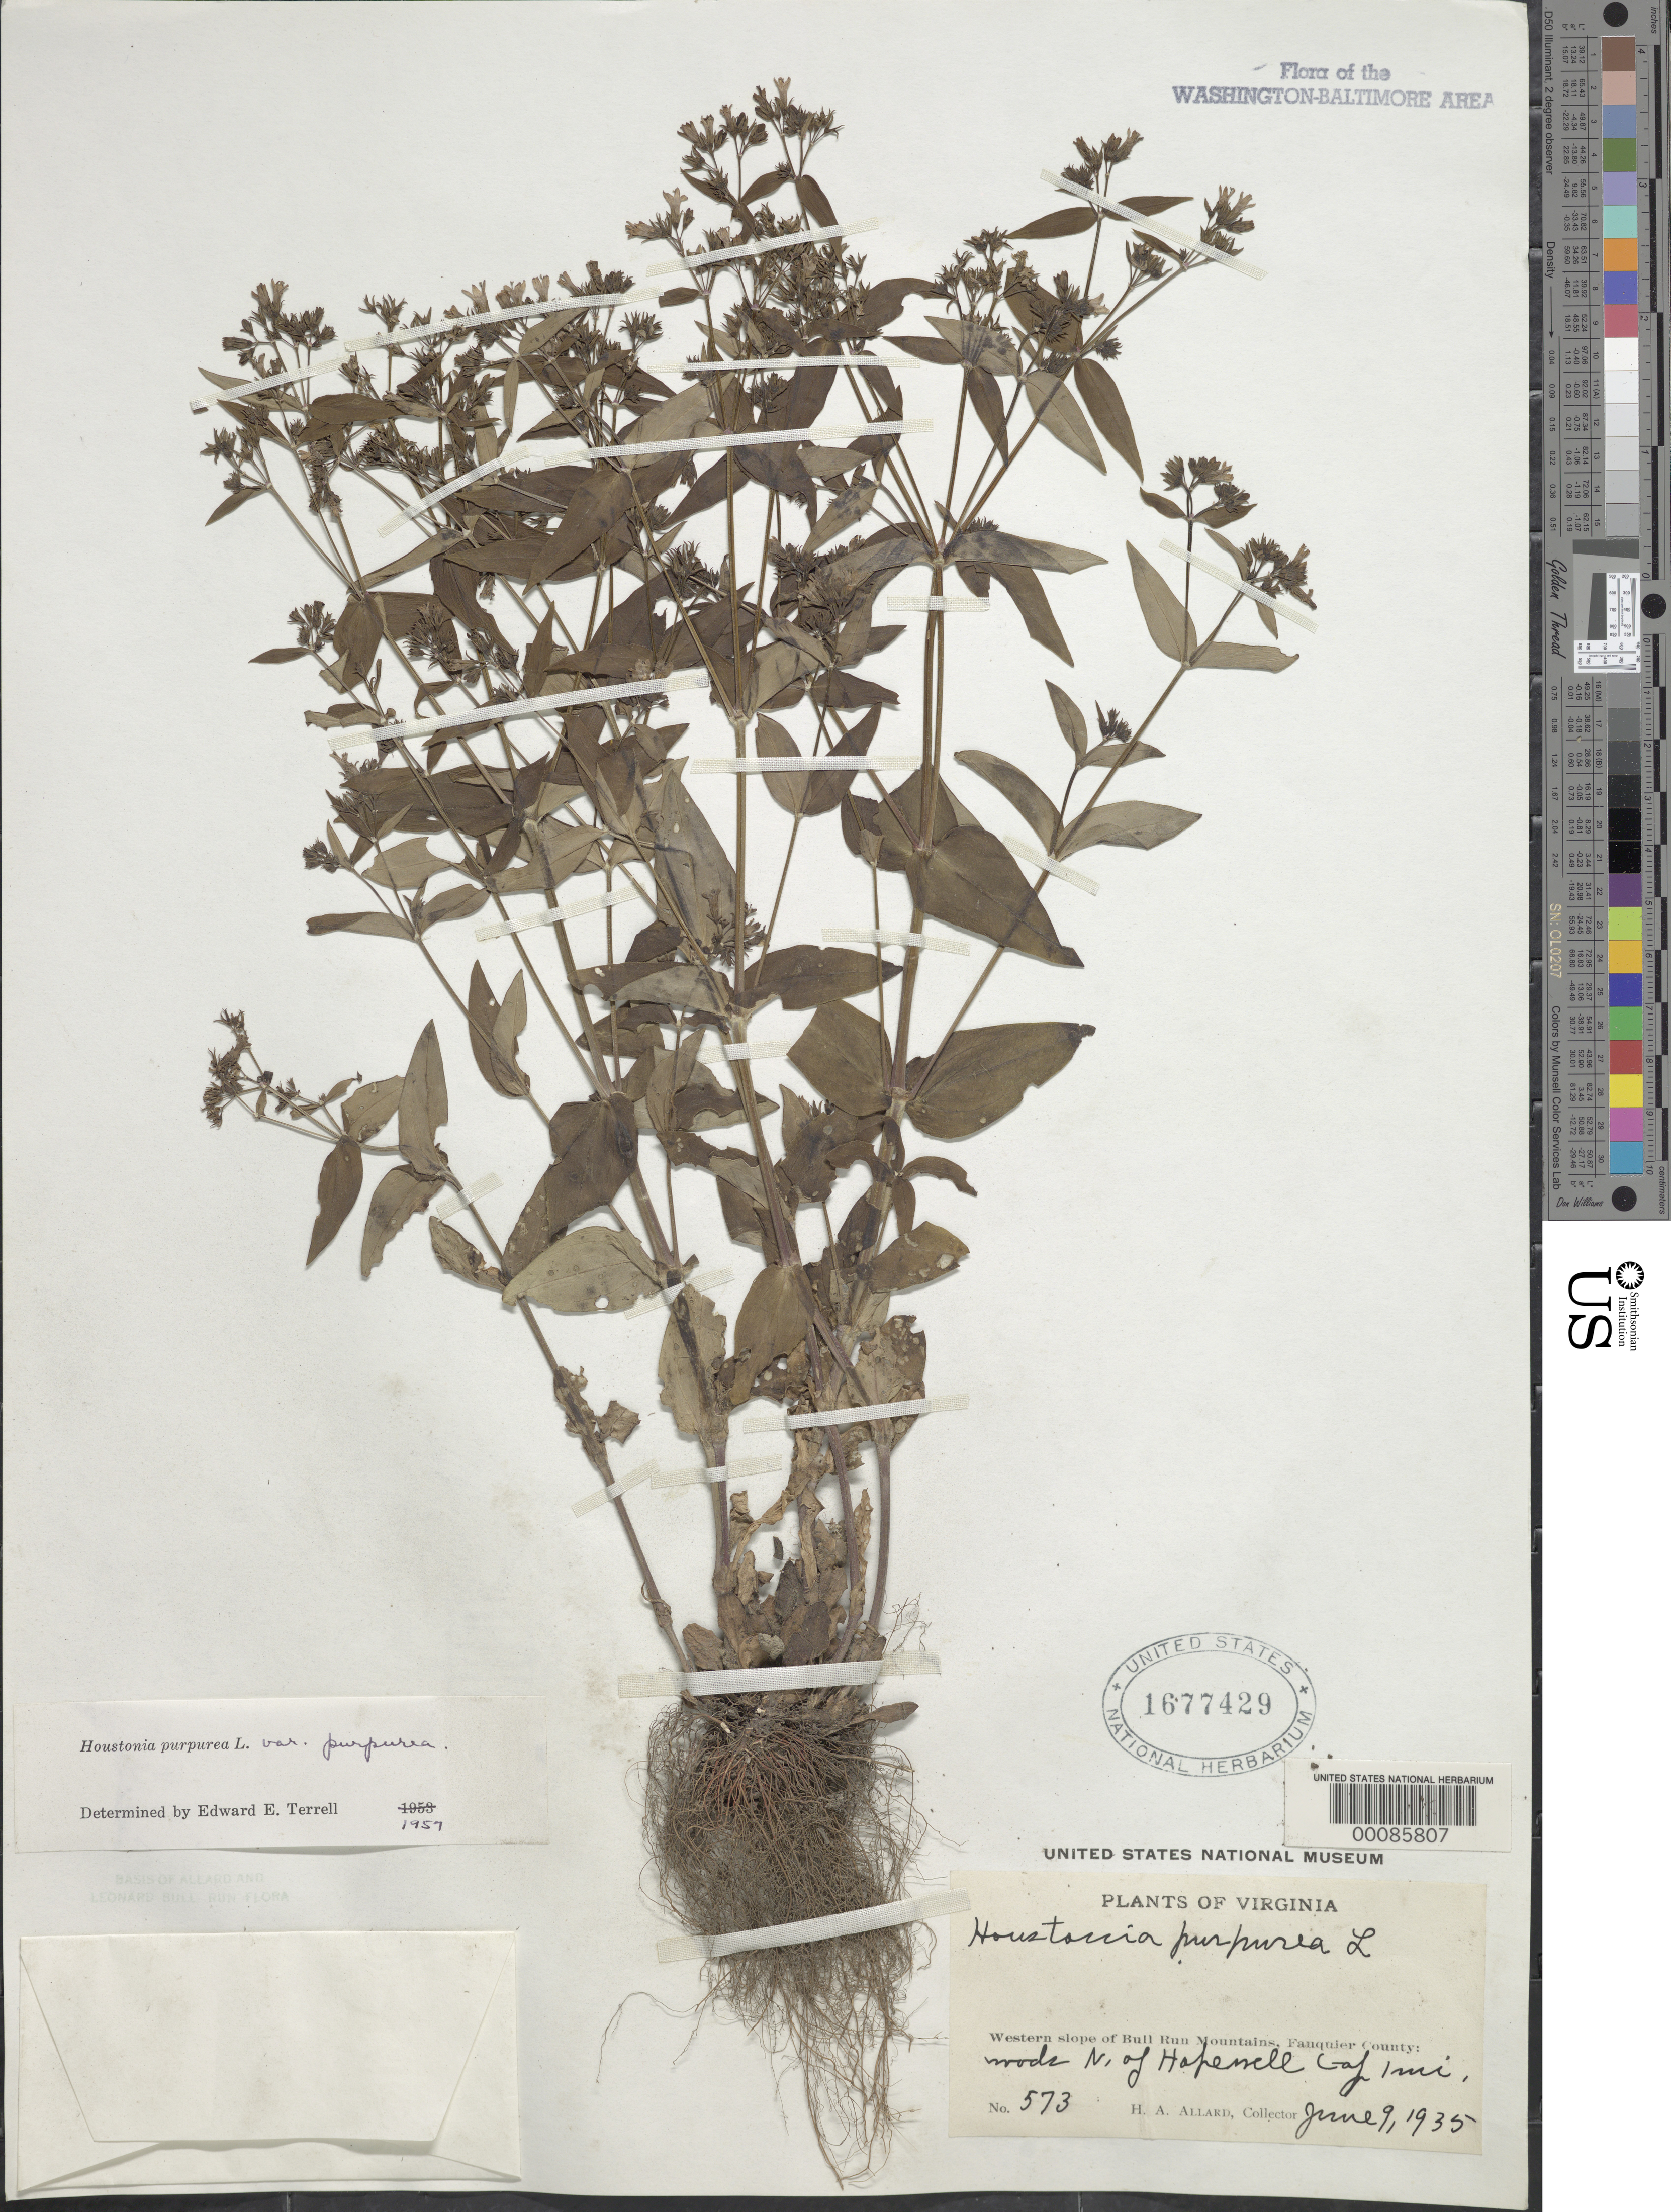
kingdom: Plantae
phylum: Tracheophyta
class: Magnoliopsida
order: Gentianales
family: Rubiaceae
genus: Houstonia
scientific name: Houstonia purpurea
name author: L.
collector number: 573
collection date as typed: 09 Jun 1935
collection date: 1935-06-09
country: United States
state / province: Virginia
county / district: Fauquier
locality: Hopewell Gap, west slope of Bull Run Mts.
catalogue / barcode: US 1677429